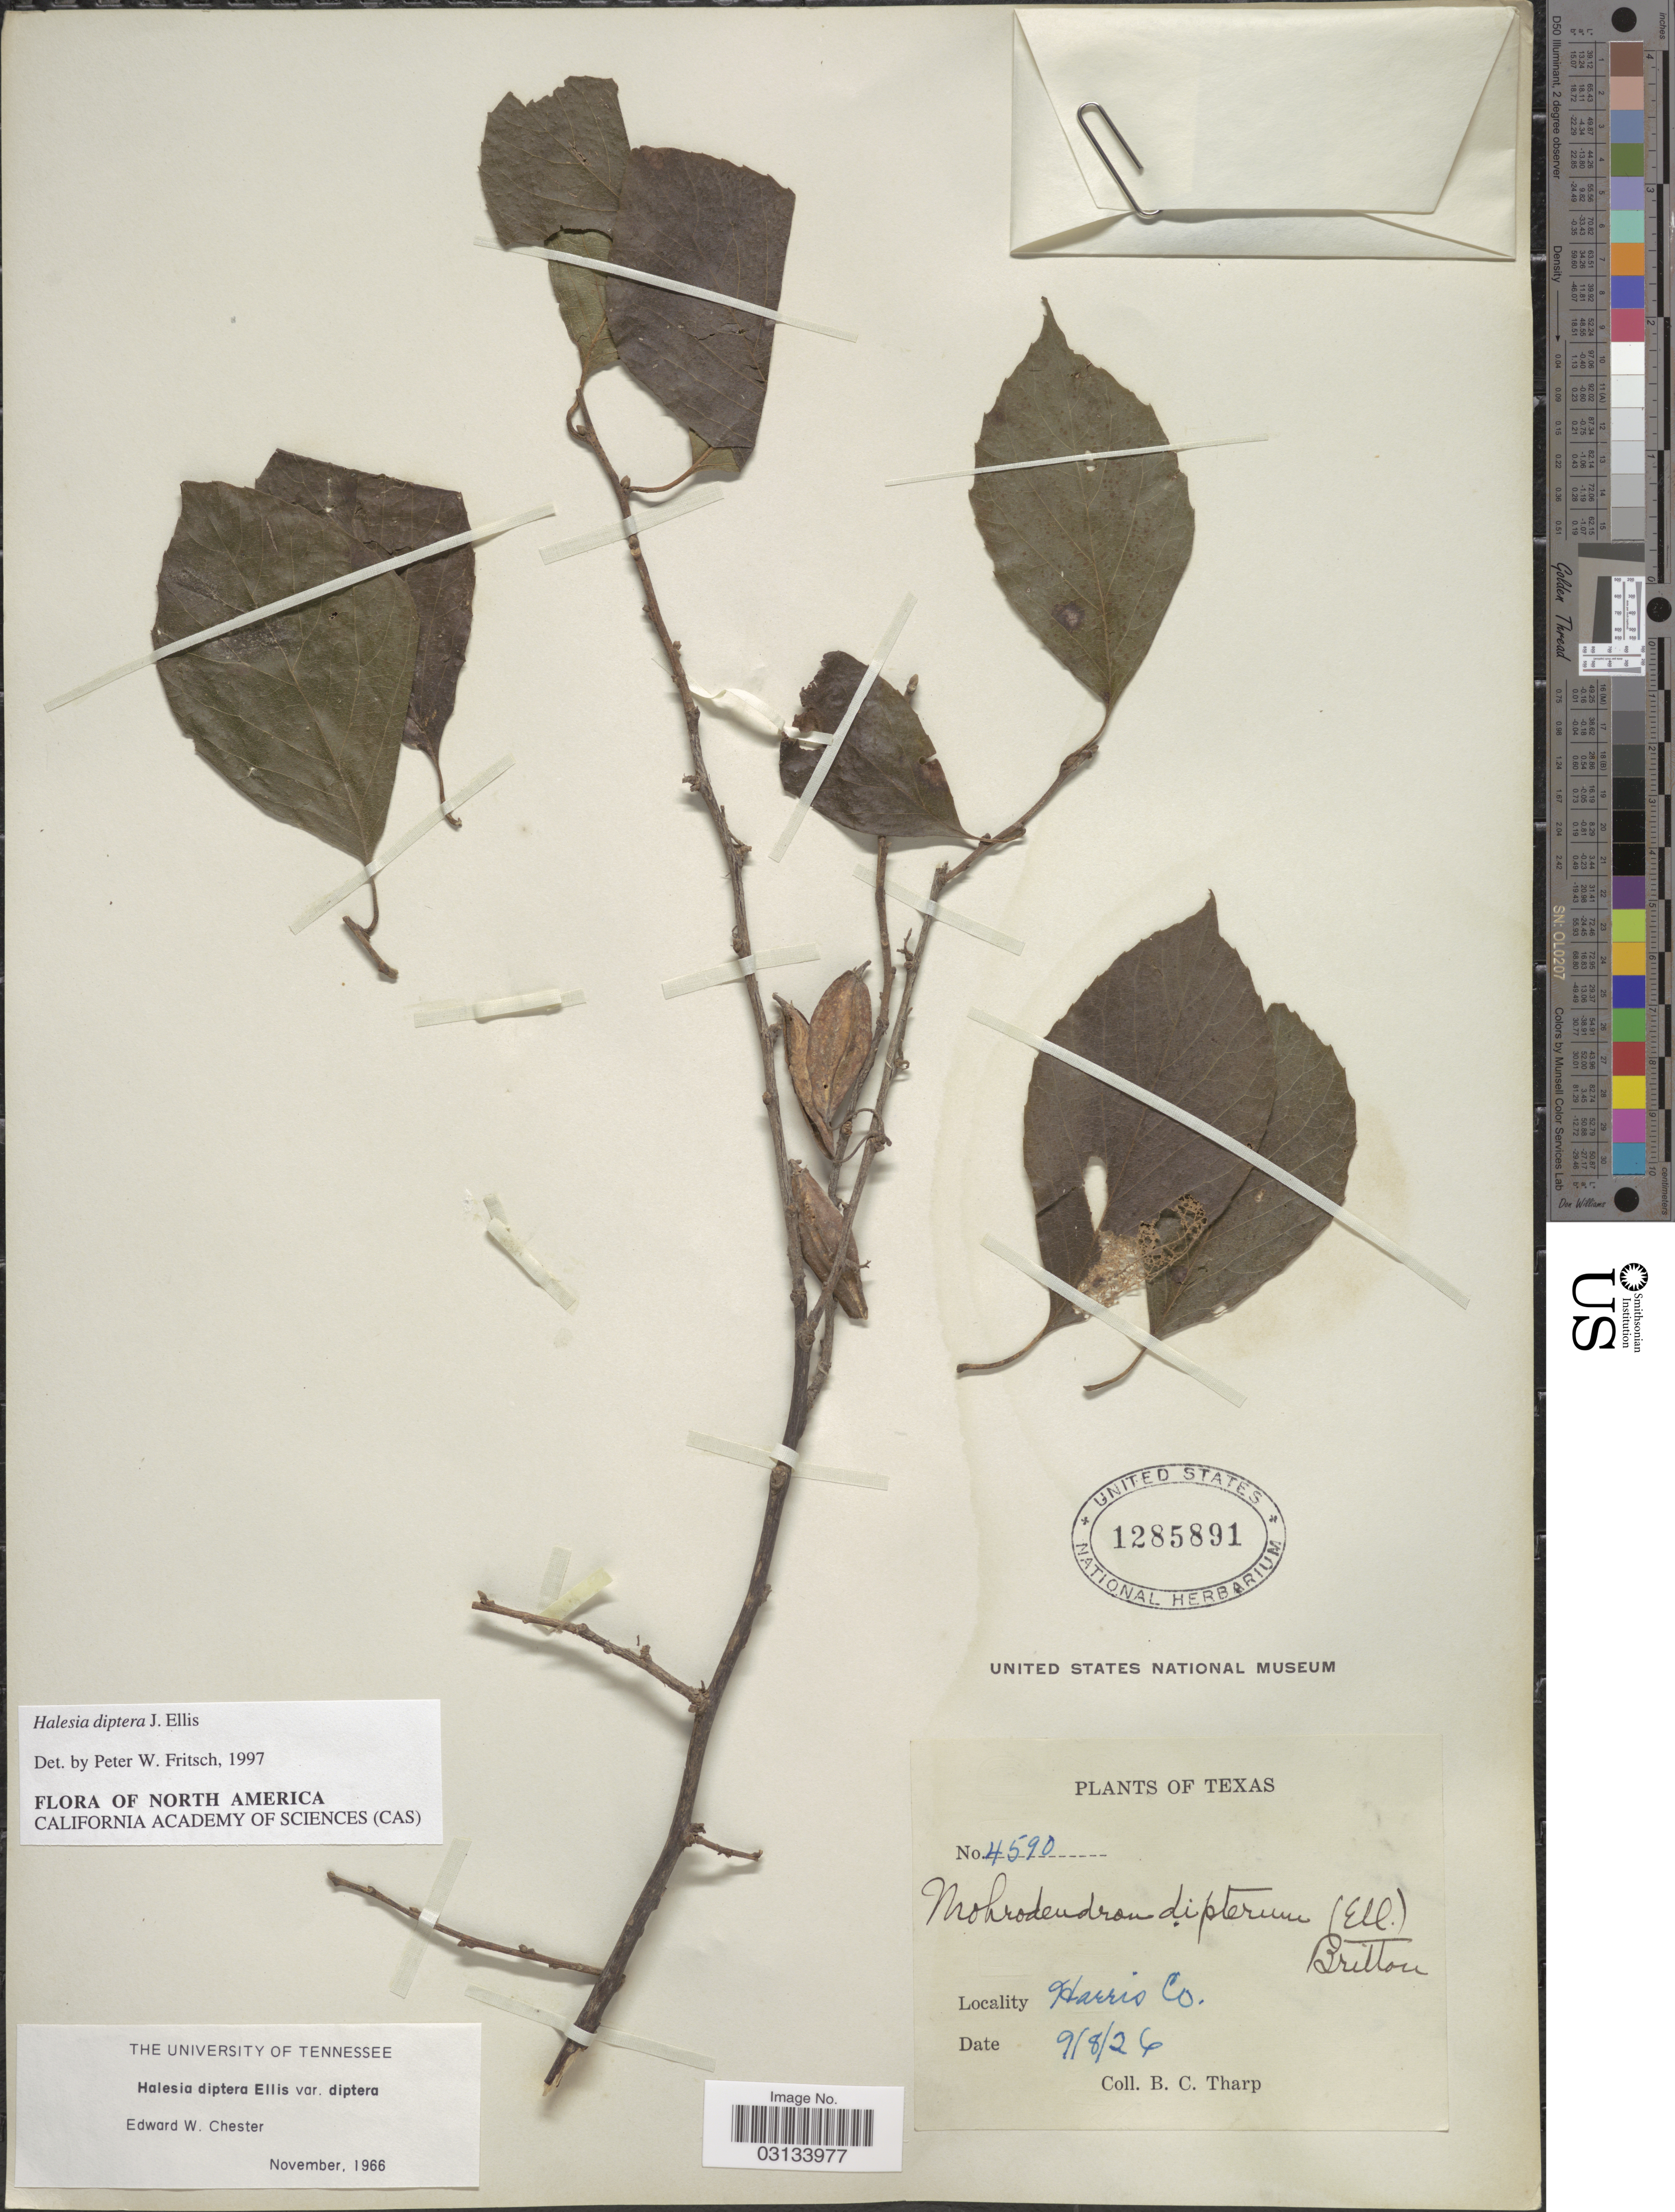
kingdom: Plantae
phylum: Tracheophyta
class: Magnoliopsida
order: Ericales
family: Styracaceae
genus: Halesia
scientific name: Halesia diptera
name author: J. Ellis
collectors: B. C. Tharp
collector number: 4590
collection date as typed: Transcribed d/m/y: 8/9/26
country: United States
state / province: Texas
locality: Harris Co.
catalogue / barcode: US 1285891